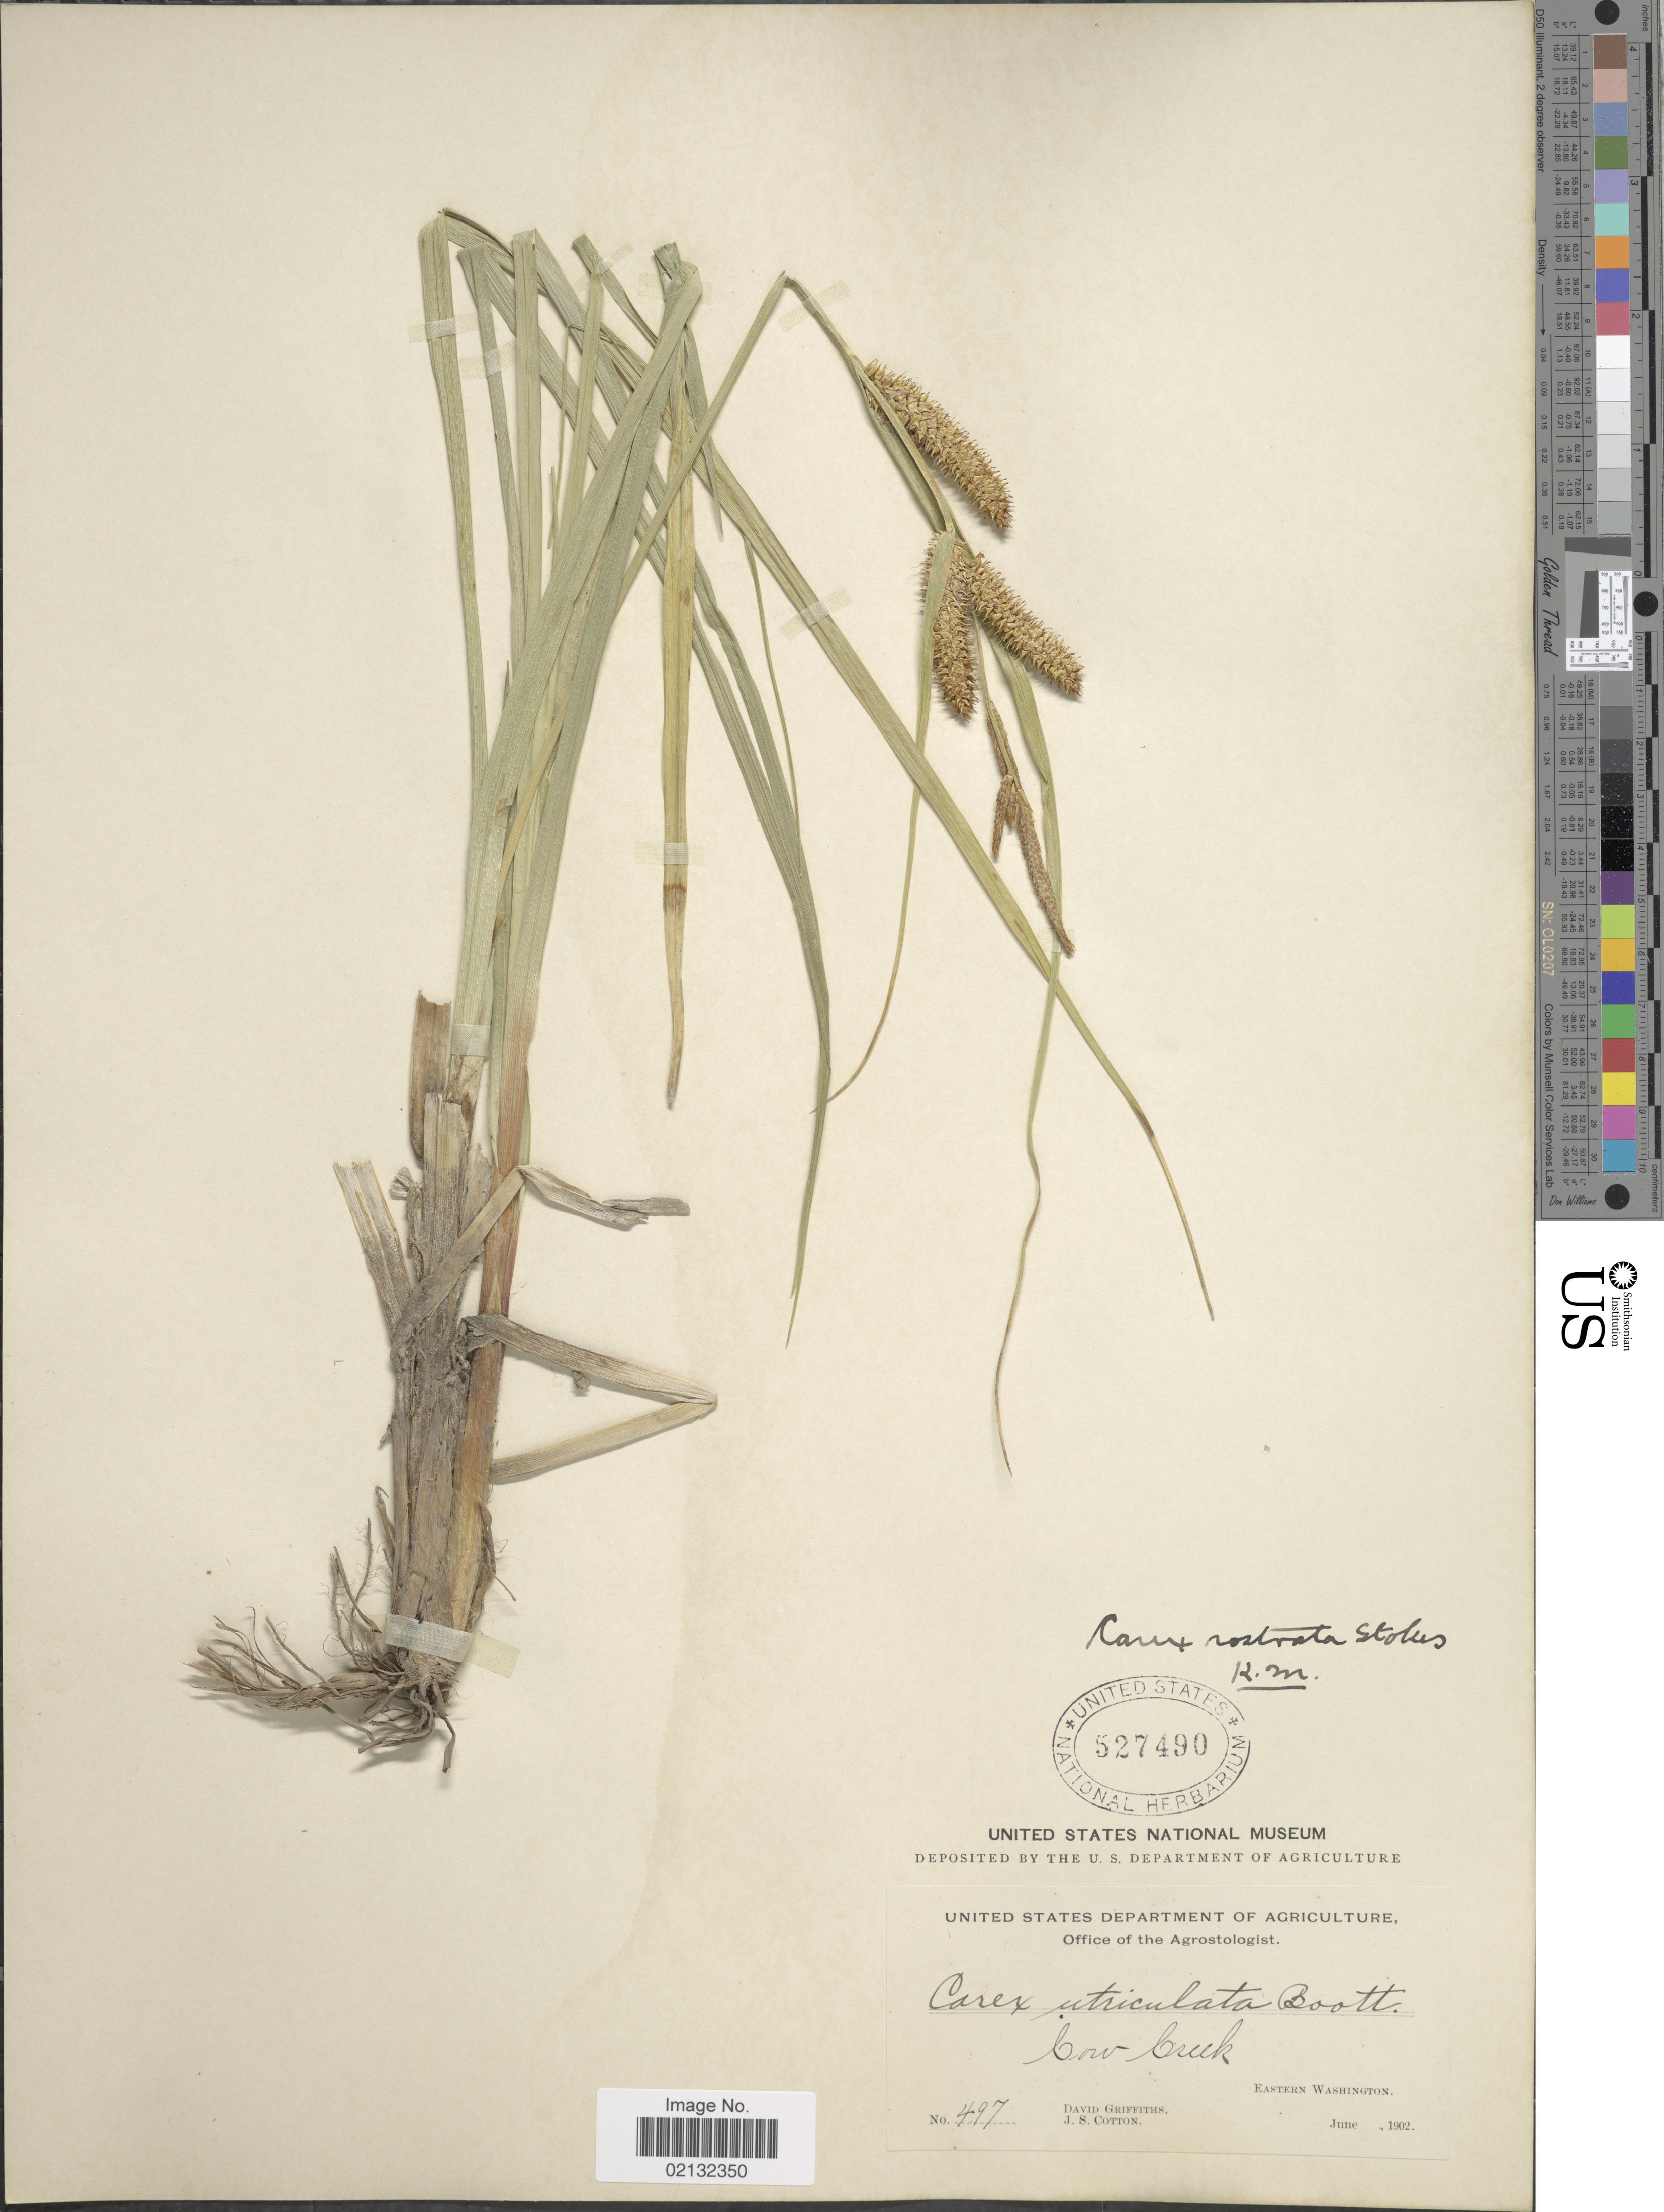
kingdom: Plantae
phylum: Tracheophyta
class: Liliopsida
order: Poales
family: Cyperaceae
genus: Carex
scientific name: Carex rostrata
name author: Stokes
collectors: D. Griffiths & J. S. Cotton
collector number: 497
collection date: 1902-06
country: United States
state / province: Washington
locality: Cow Creek, Eastern Washington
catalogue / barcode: US 527490